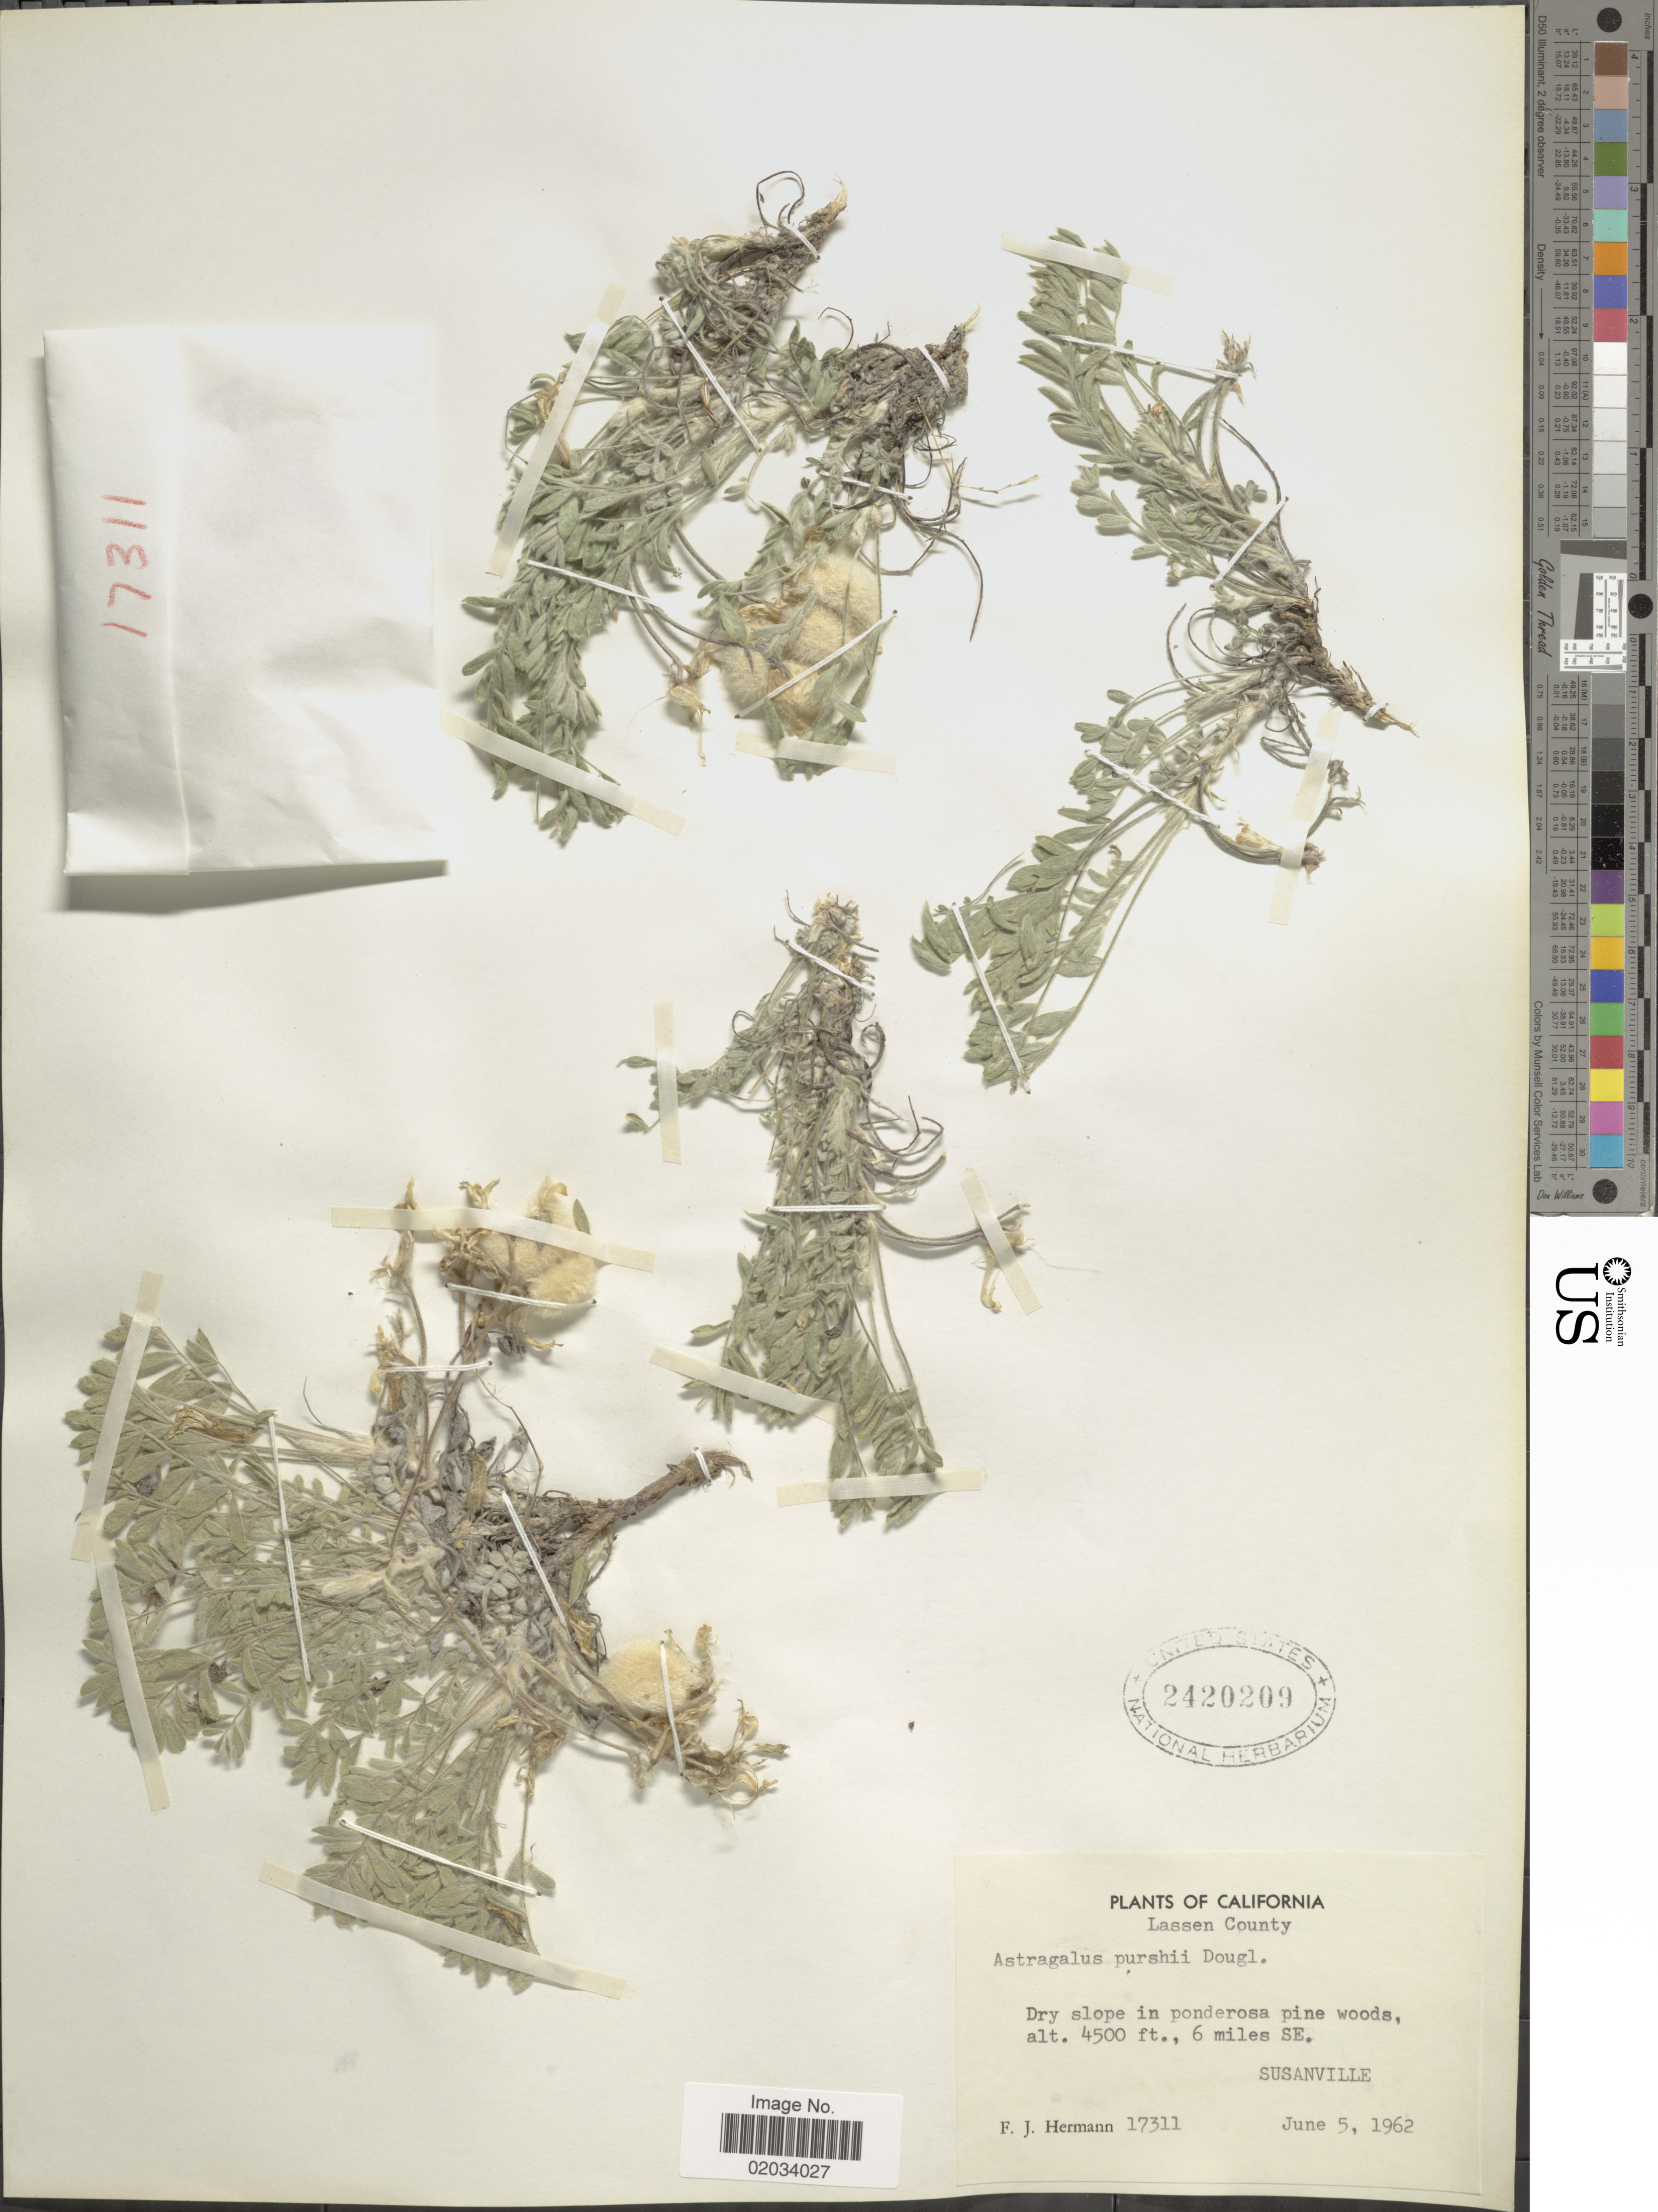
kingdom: Plantae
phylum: Tracheophyta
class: Magnoliopsida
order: Fabales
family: Fabaceae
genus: Astragalus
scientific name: Astragalus purshii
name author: Douglas ex Hook.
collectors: F. J. Hermann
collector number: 17311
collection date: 1962-06-05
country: United States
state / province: California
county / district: Lassen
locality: Lassen County. 6 miles SE. Susanville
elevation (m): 1372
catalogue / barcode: US 2420209